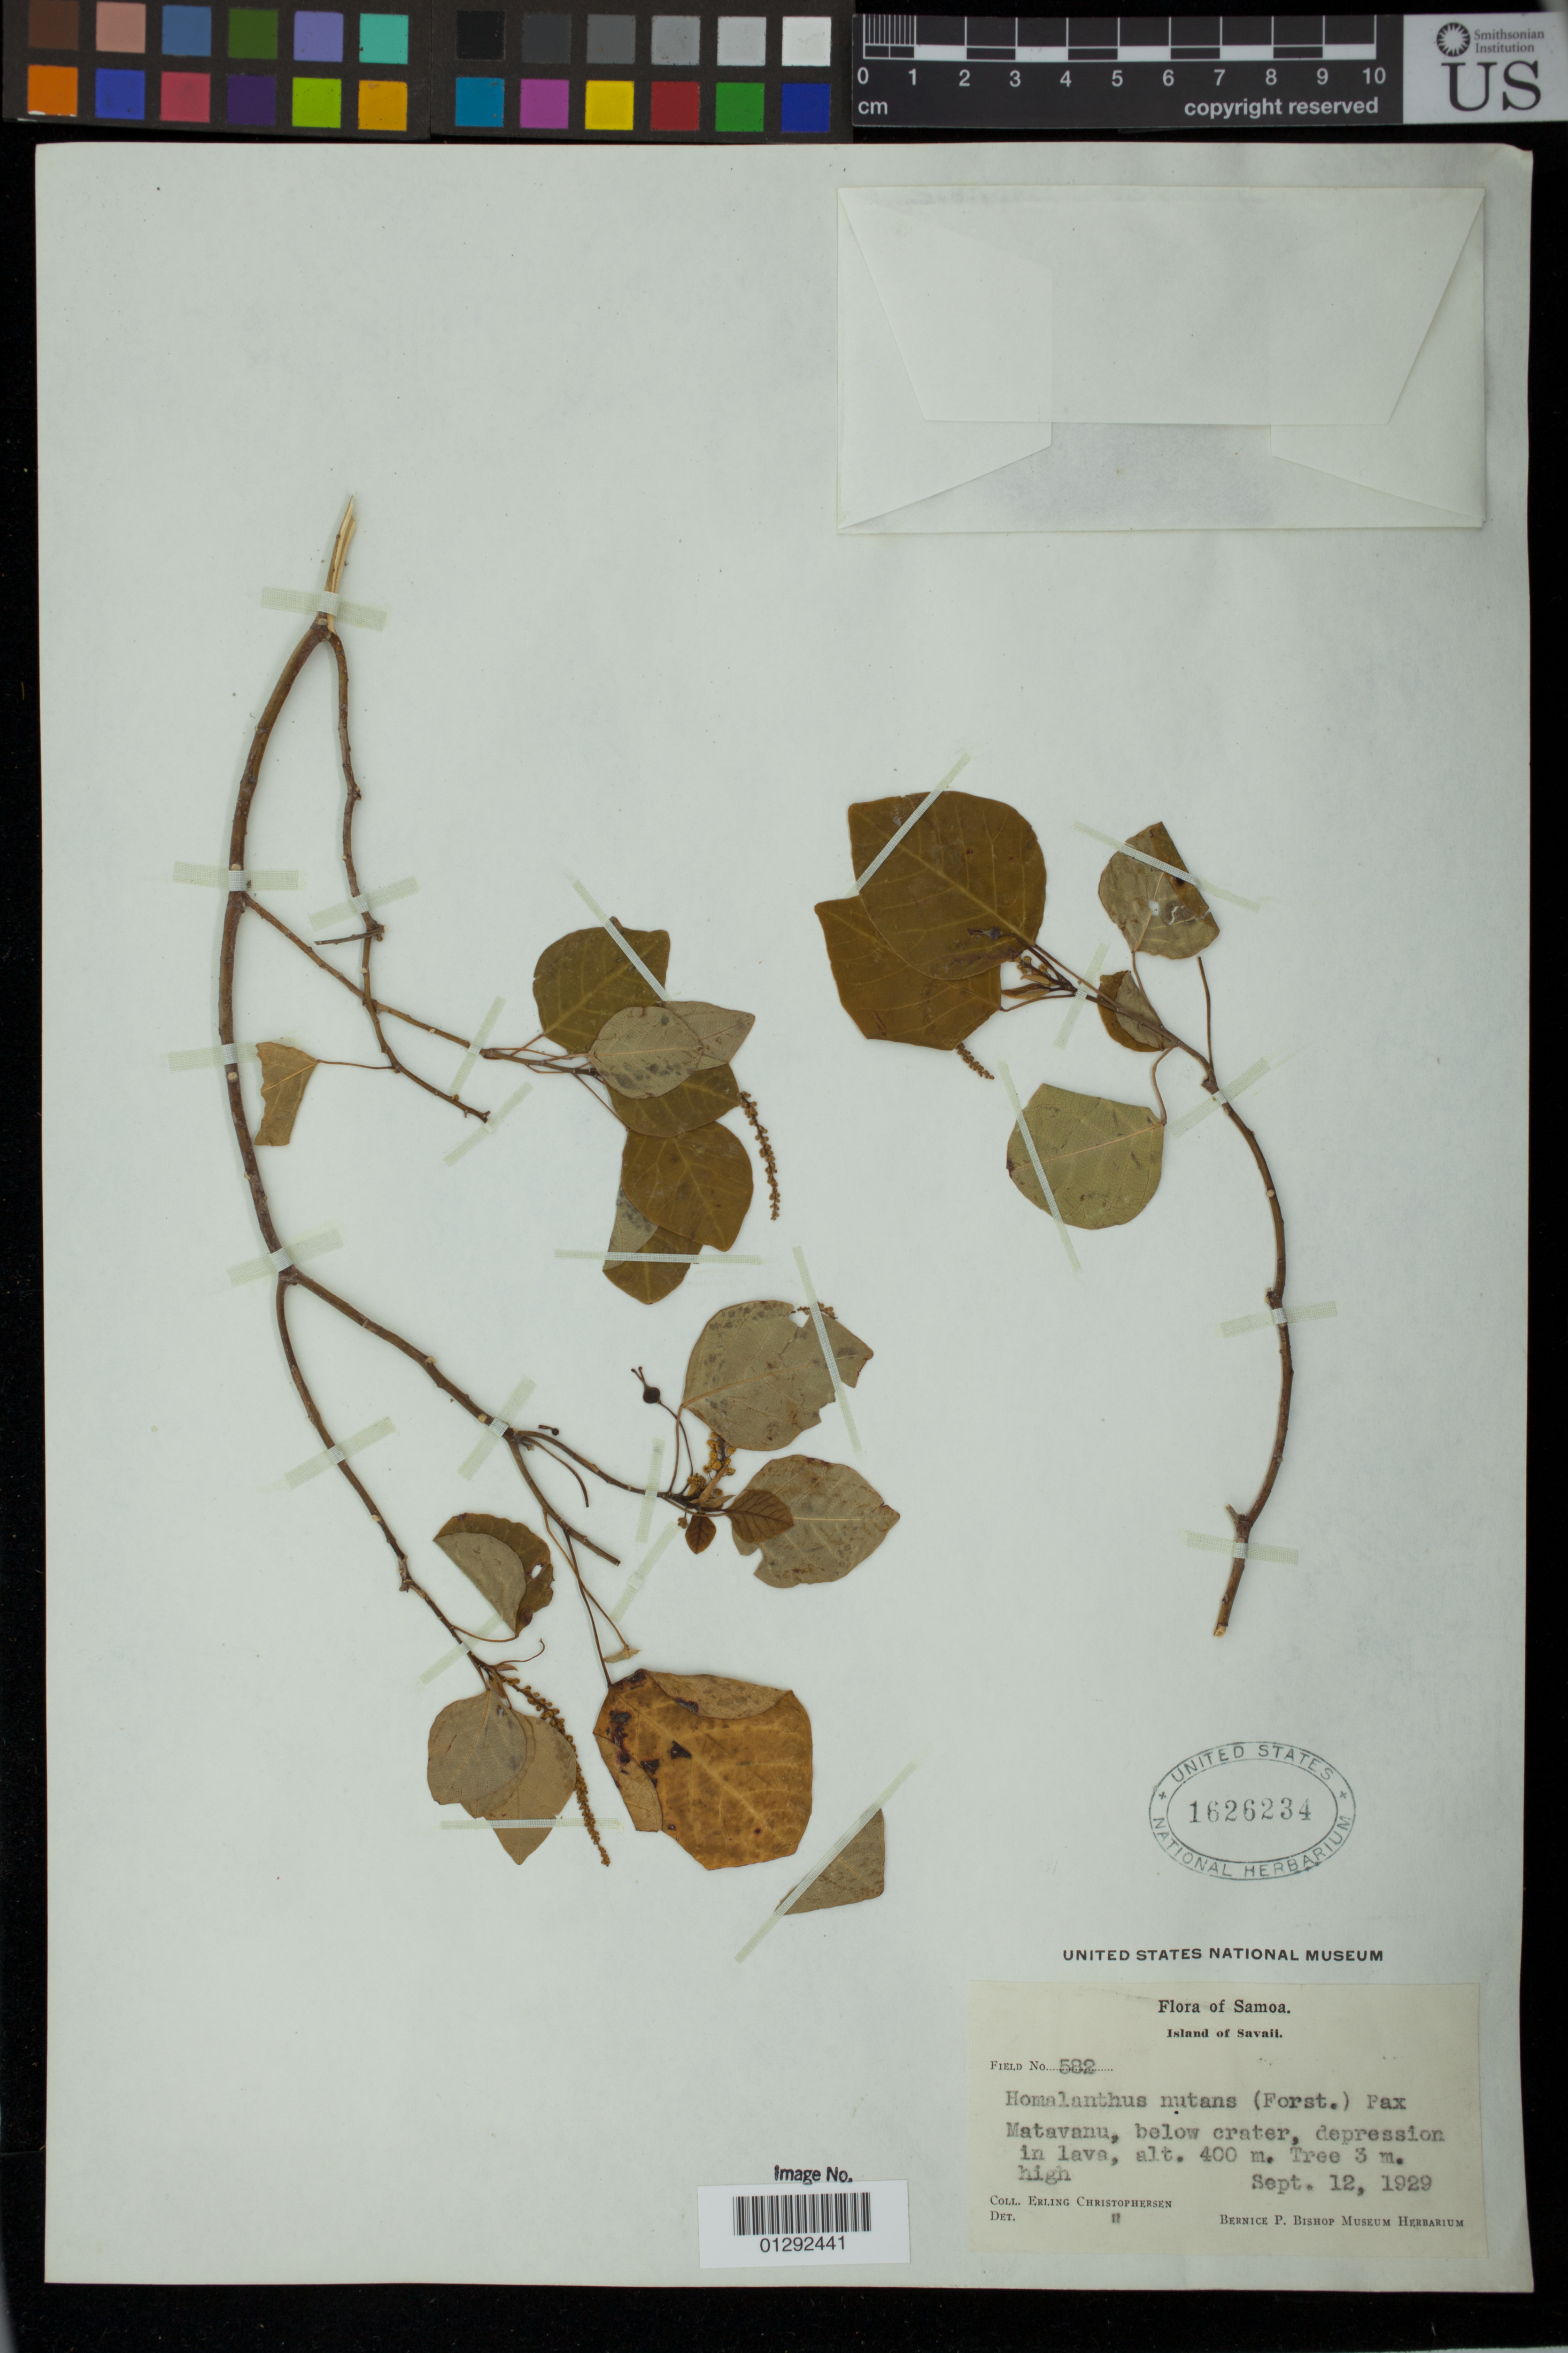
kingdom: Plantae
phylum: Tracheophyta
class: Magnoliopsida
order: Malpighiales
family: Euphorbiaceae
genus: Homalanthus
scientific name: Homalanthus nutans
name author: (G. Forst.) Guill.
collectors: E. Christophersen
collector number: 582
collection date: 1929-09-12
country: Samoa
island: Savai'i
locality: Matavanu, below crater, depression in lava. Savai'i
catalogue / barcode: US 1626234